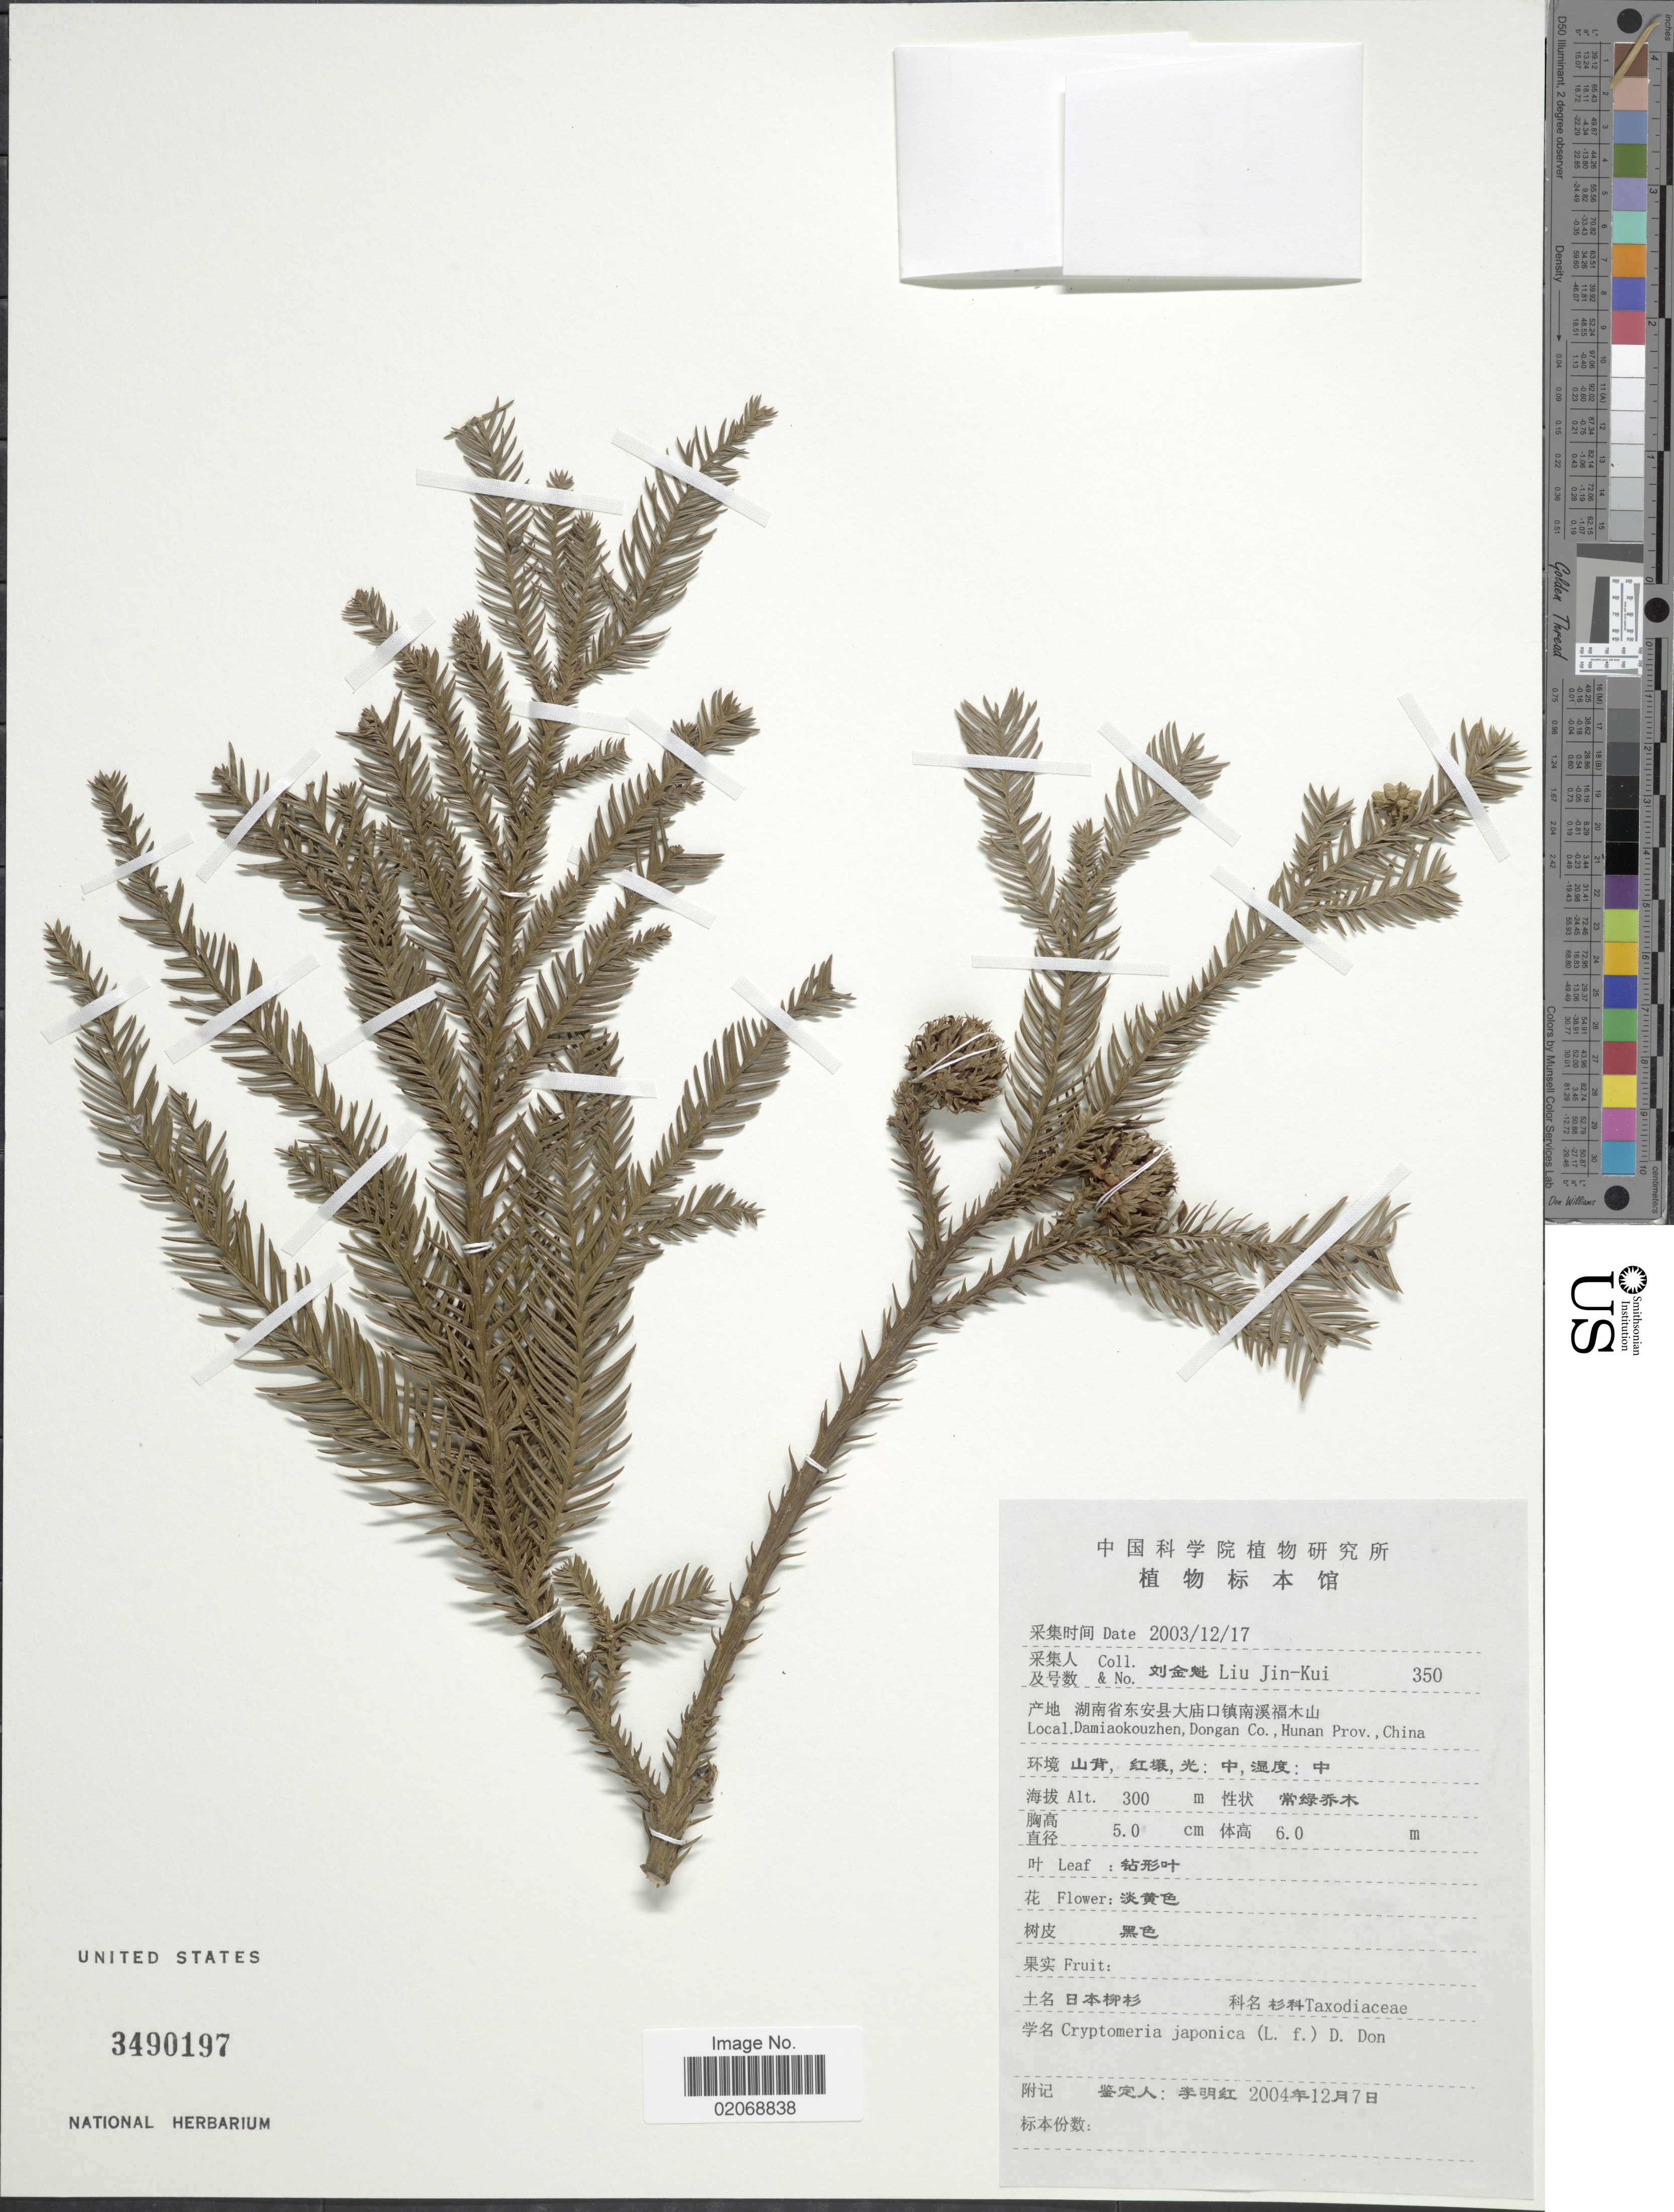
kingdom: Plantae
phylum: Tracheophyta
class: Pinopsida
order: Pinales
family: Cupressaceae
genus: Cryptomeria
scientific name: Cryptomeria japonica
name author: (Thunb. ex L. f.) D. Don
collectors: Liu Jin-Kui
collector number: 350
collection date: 2003-12-17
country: China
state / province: Hunan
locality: Damiaokouzhen, Dongan Co. Hunan Prov.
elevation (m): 300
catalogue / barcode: US 3490197